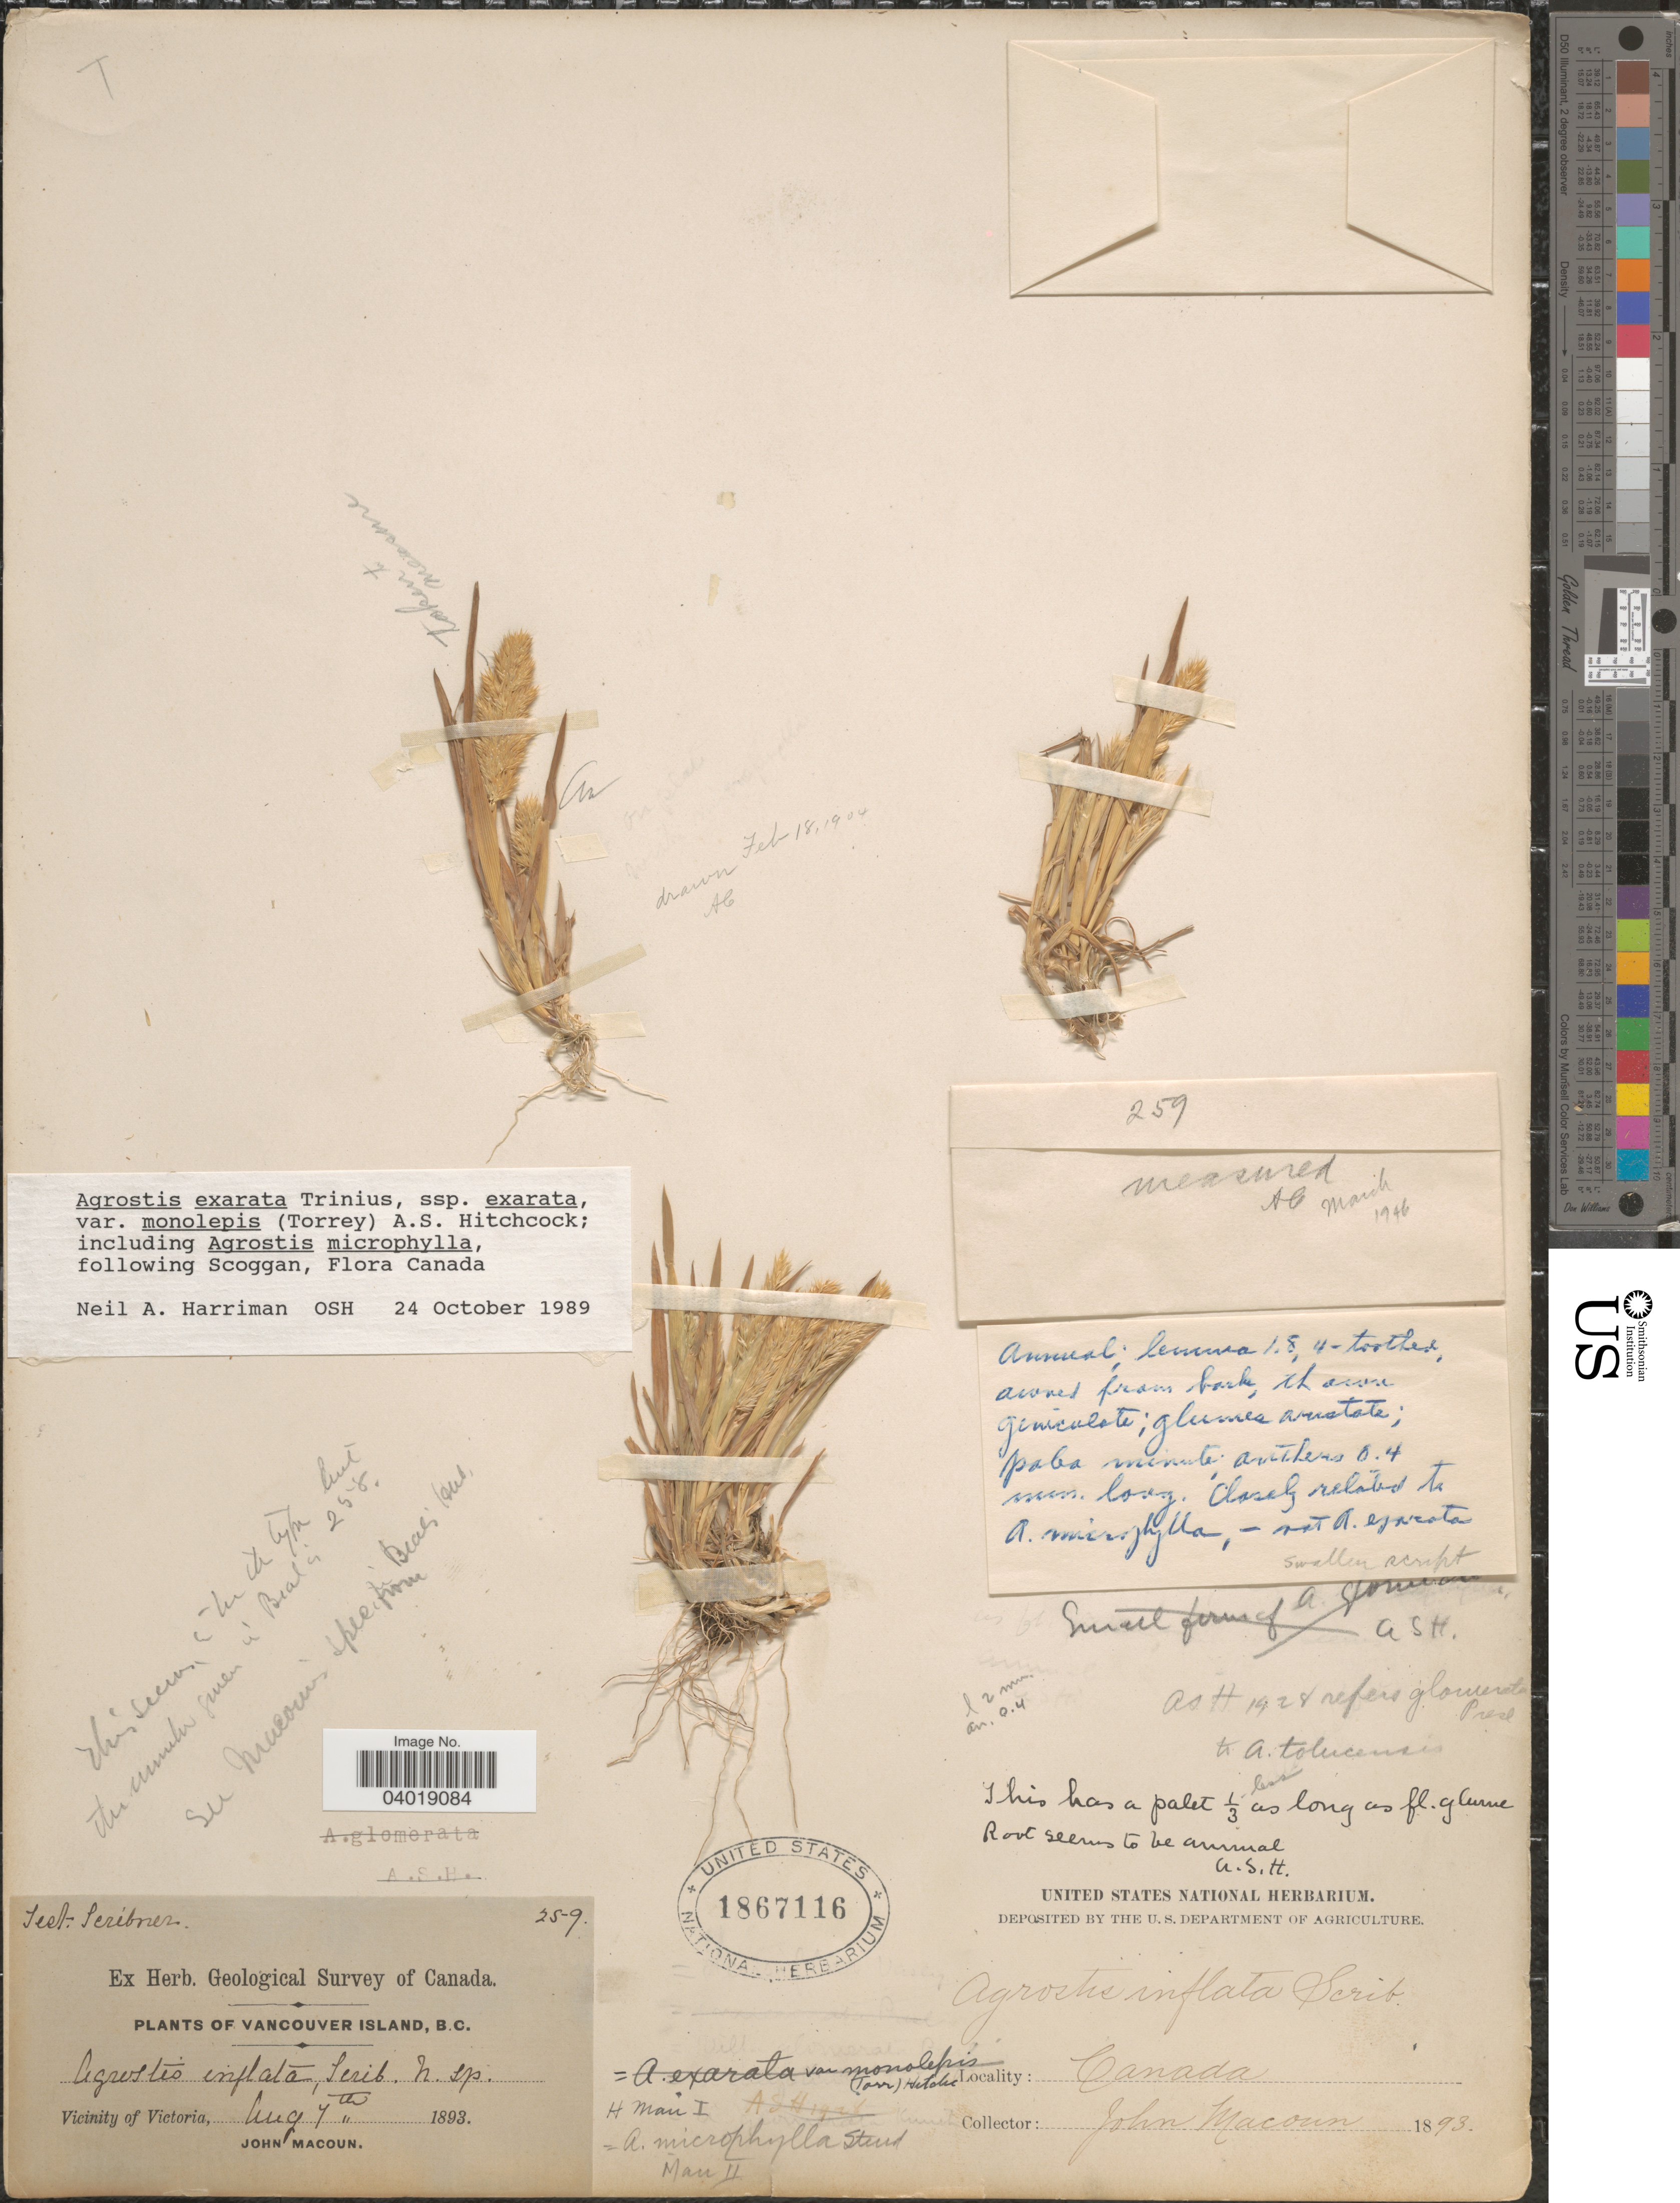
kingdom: Plantae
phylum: Tracheophyta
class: Liliopsida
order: Poales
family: Poaceae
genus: Agrostis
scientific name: Agrostis exarata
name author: Trin.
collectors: J. Macoun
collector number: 259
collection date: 1893-08-07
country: Canada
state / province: British Columbia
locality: Vancouver Island. Vicinity of Victoria.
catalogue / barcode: US 1867116